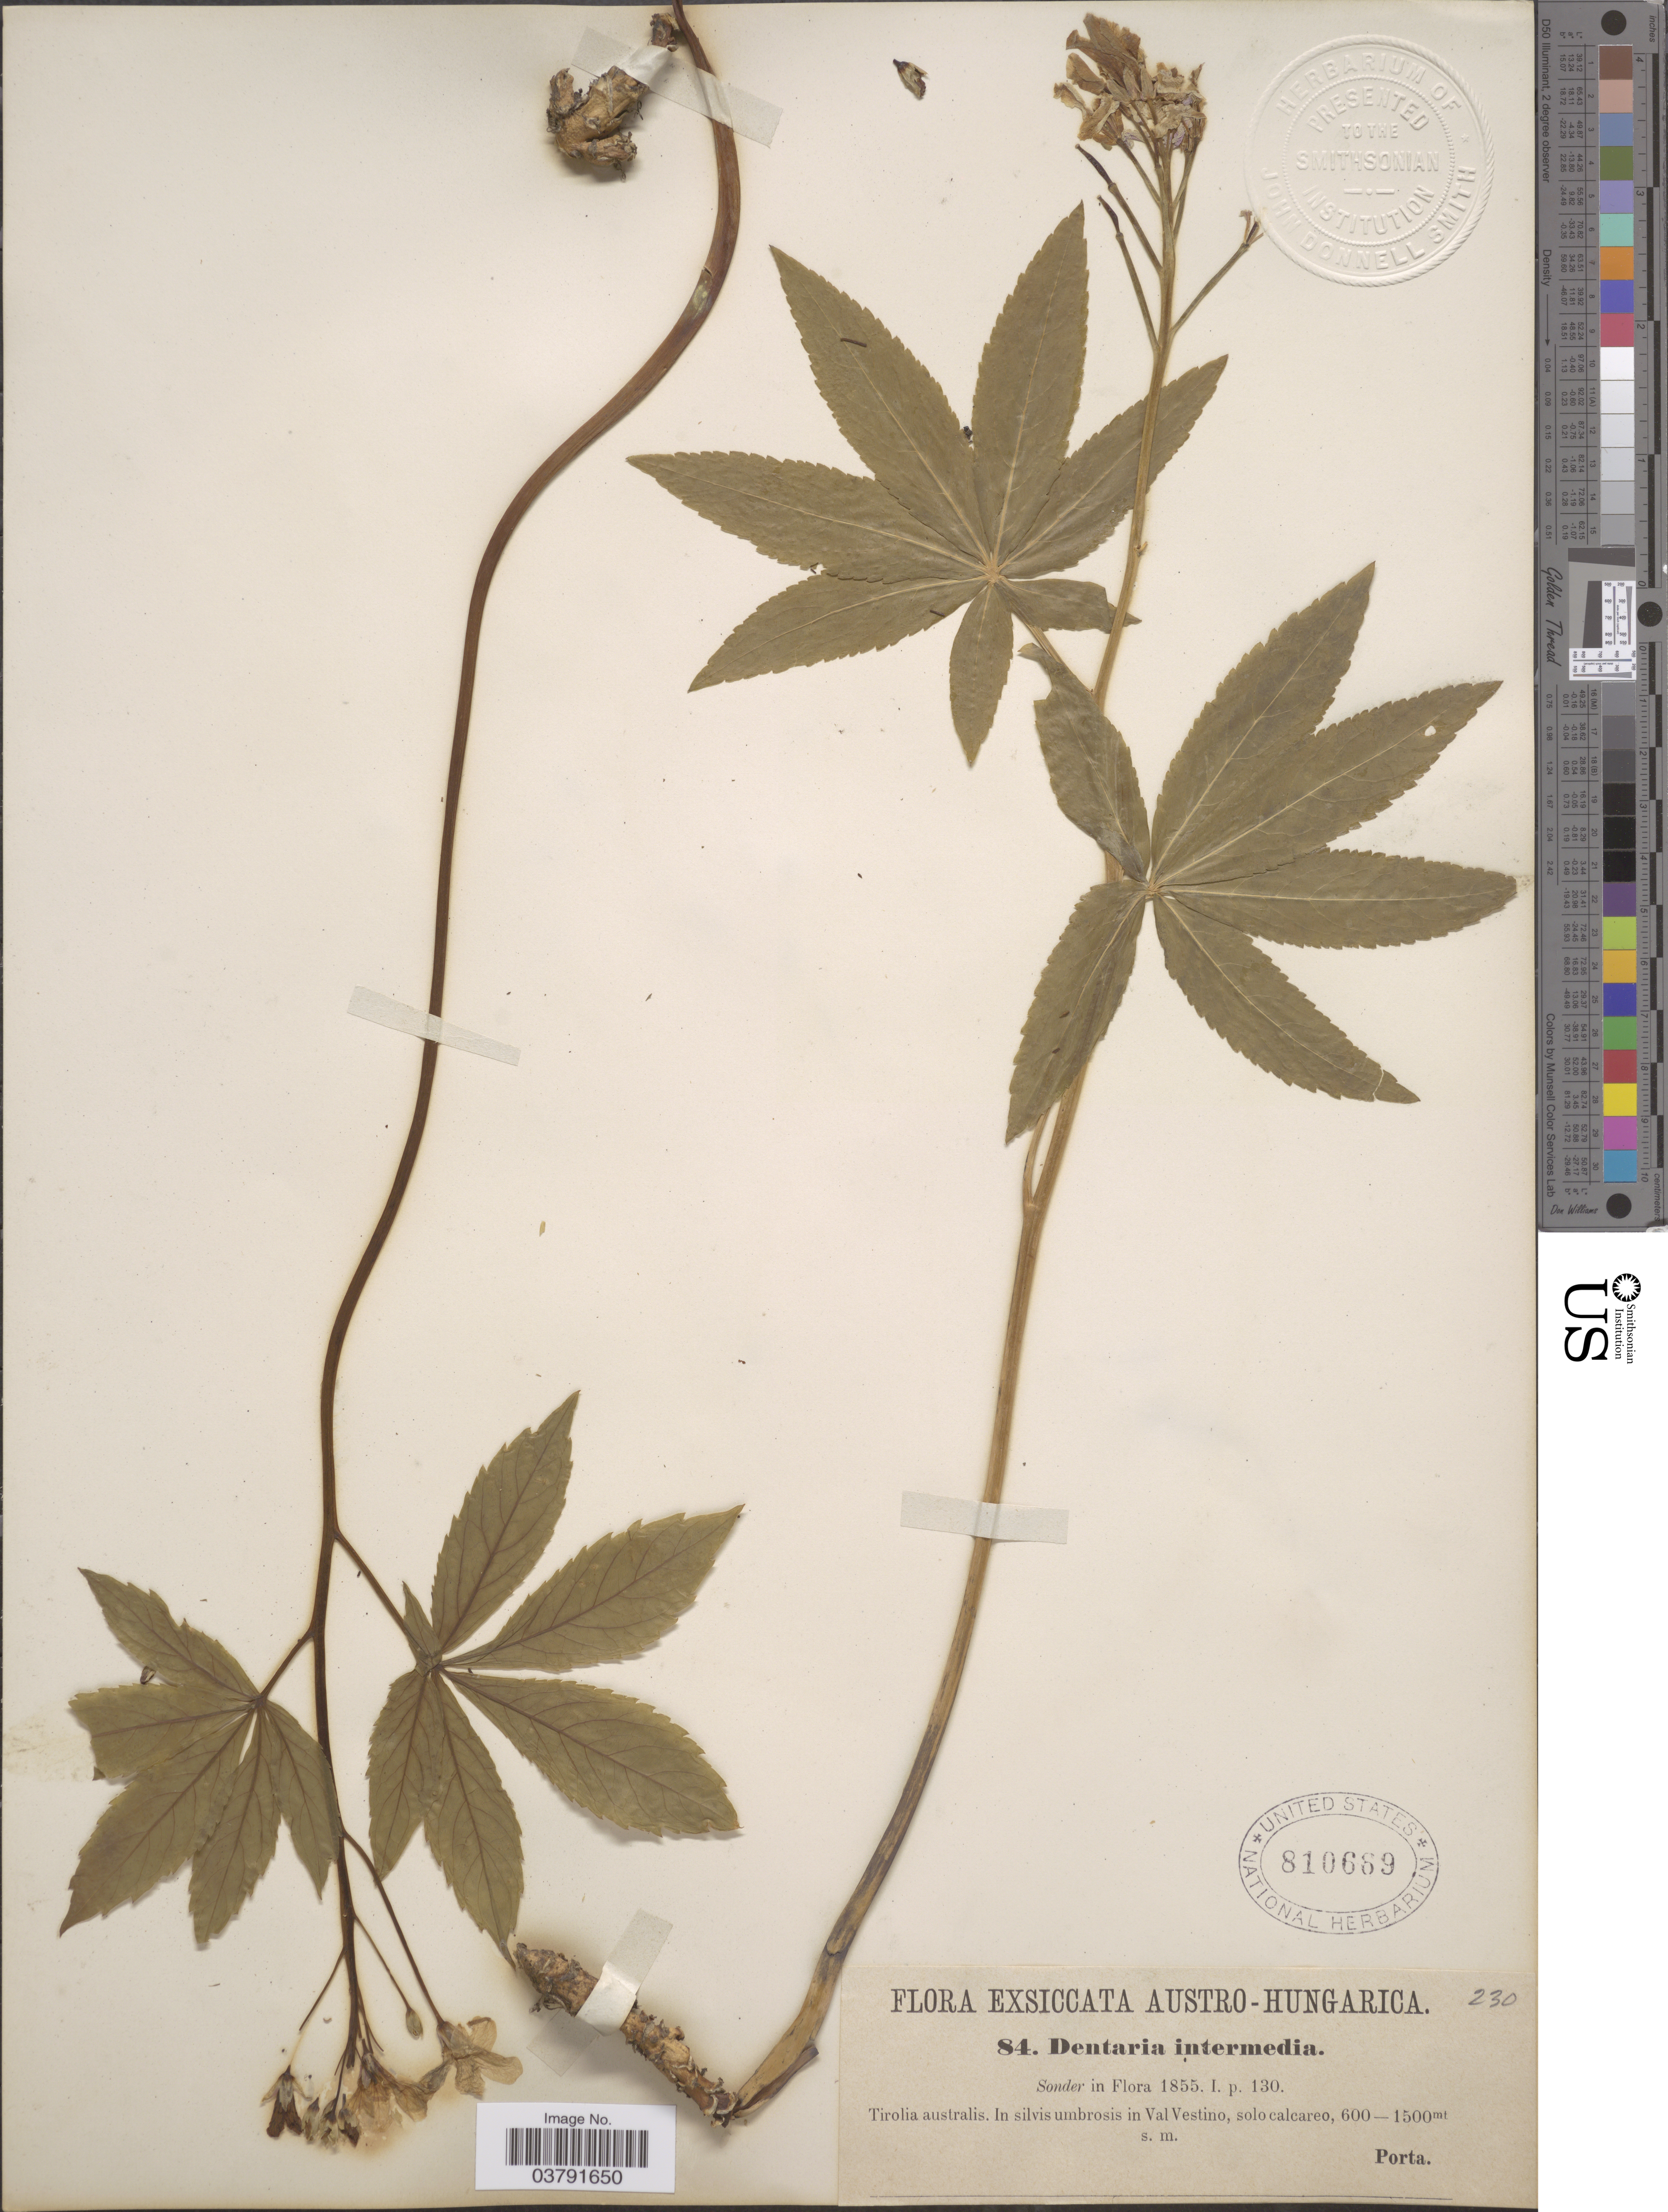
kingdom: Plantae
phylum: Tracheophyta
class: Magnoliopsida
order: Brassicales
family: Brassicaceae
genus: Dentaria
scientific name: Dentaria intermedia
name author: Sond.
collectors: -- Porta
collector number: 84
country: Italy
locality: Austro-Hungarica. Tirolia australis. In silvis umbrosis in Val Vestino, solo calcareo.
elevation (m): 600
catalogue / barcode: US 810689